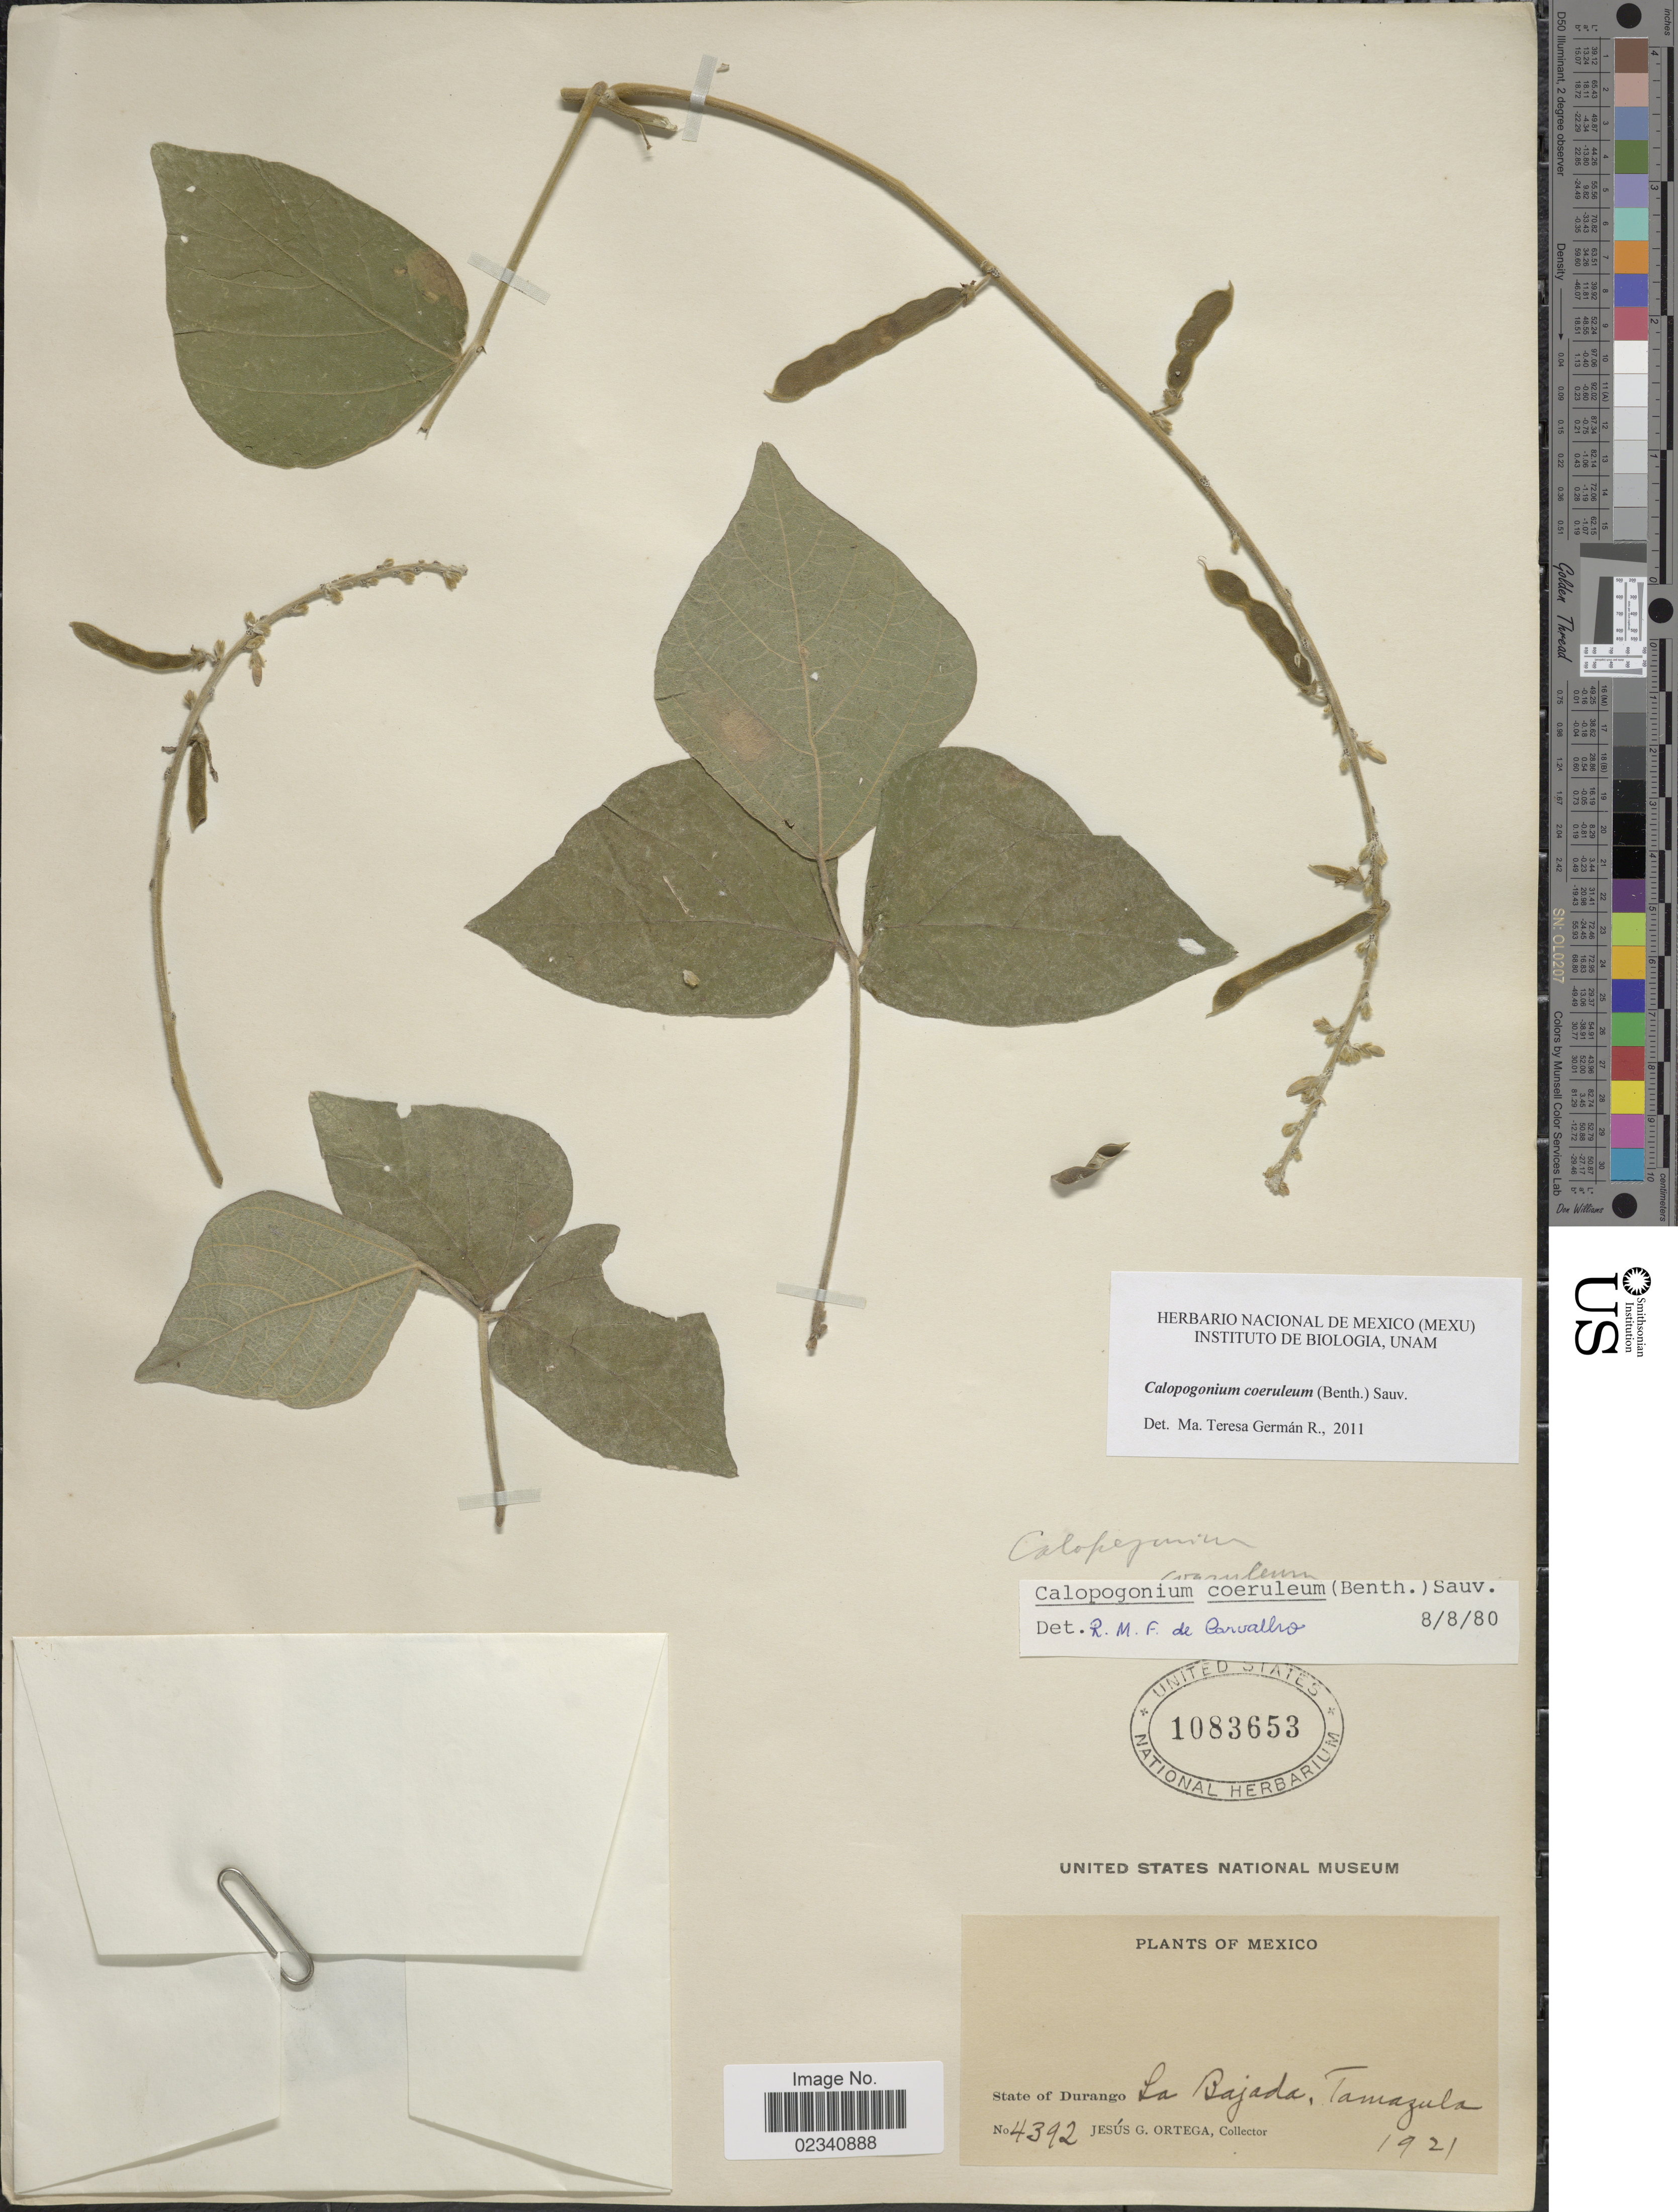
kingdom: Plantae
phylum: Tracheophyta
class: Magnoliopsida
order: Fabales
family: Fabaceae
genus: Calopogonium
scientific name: Calopogonium caeruleum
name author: (Benth.) C. Wright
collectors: J. Ortega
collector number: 4392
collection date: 1921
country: Mexico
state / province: Durango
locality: State of Durango. La Bajada, Tamazula.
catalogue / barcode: US 1083653